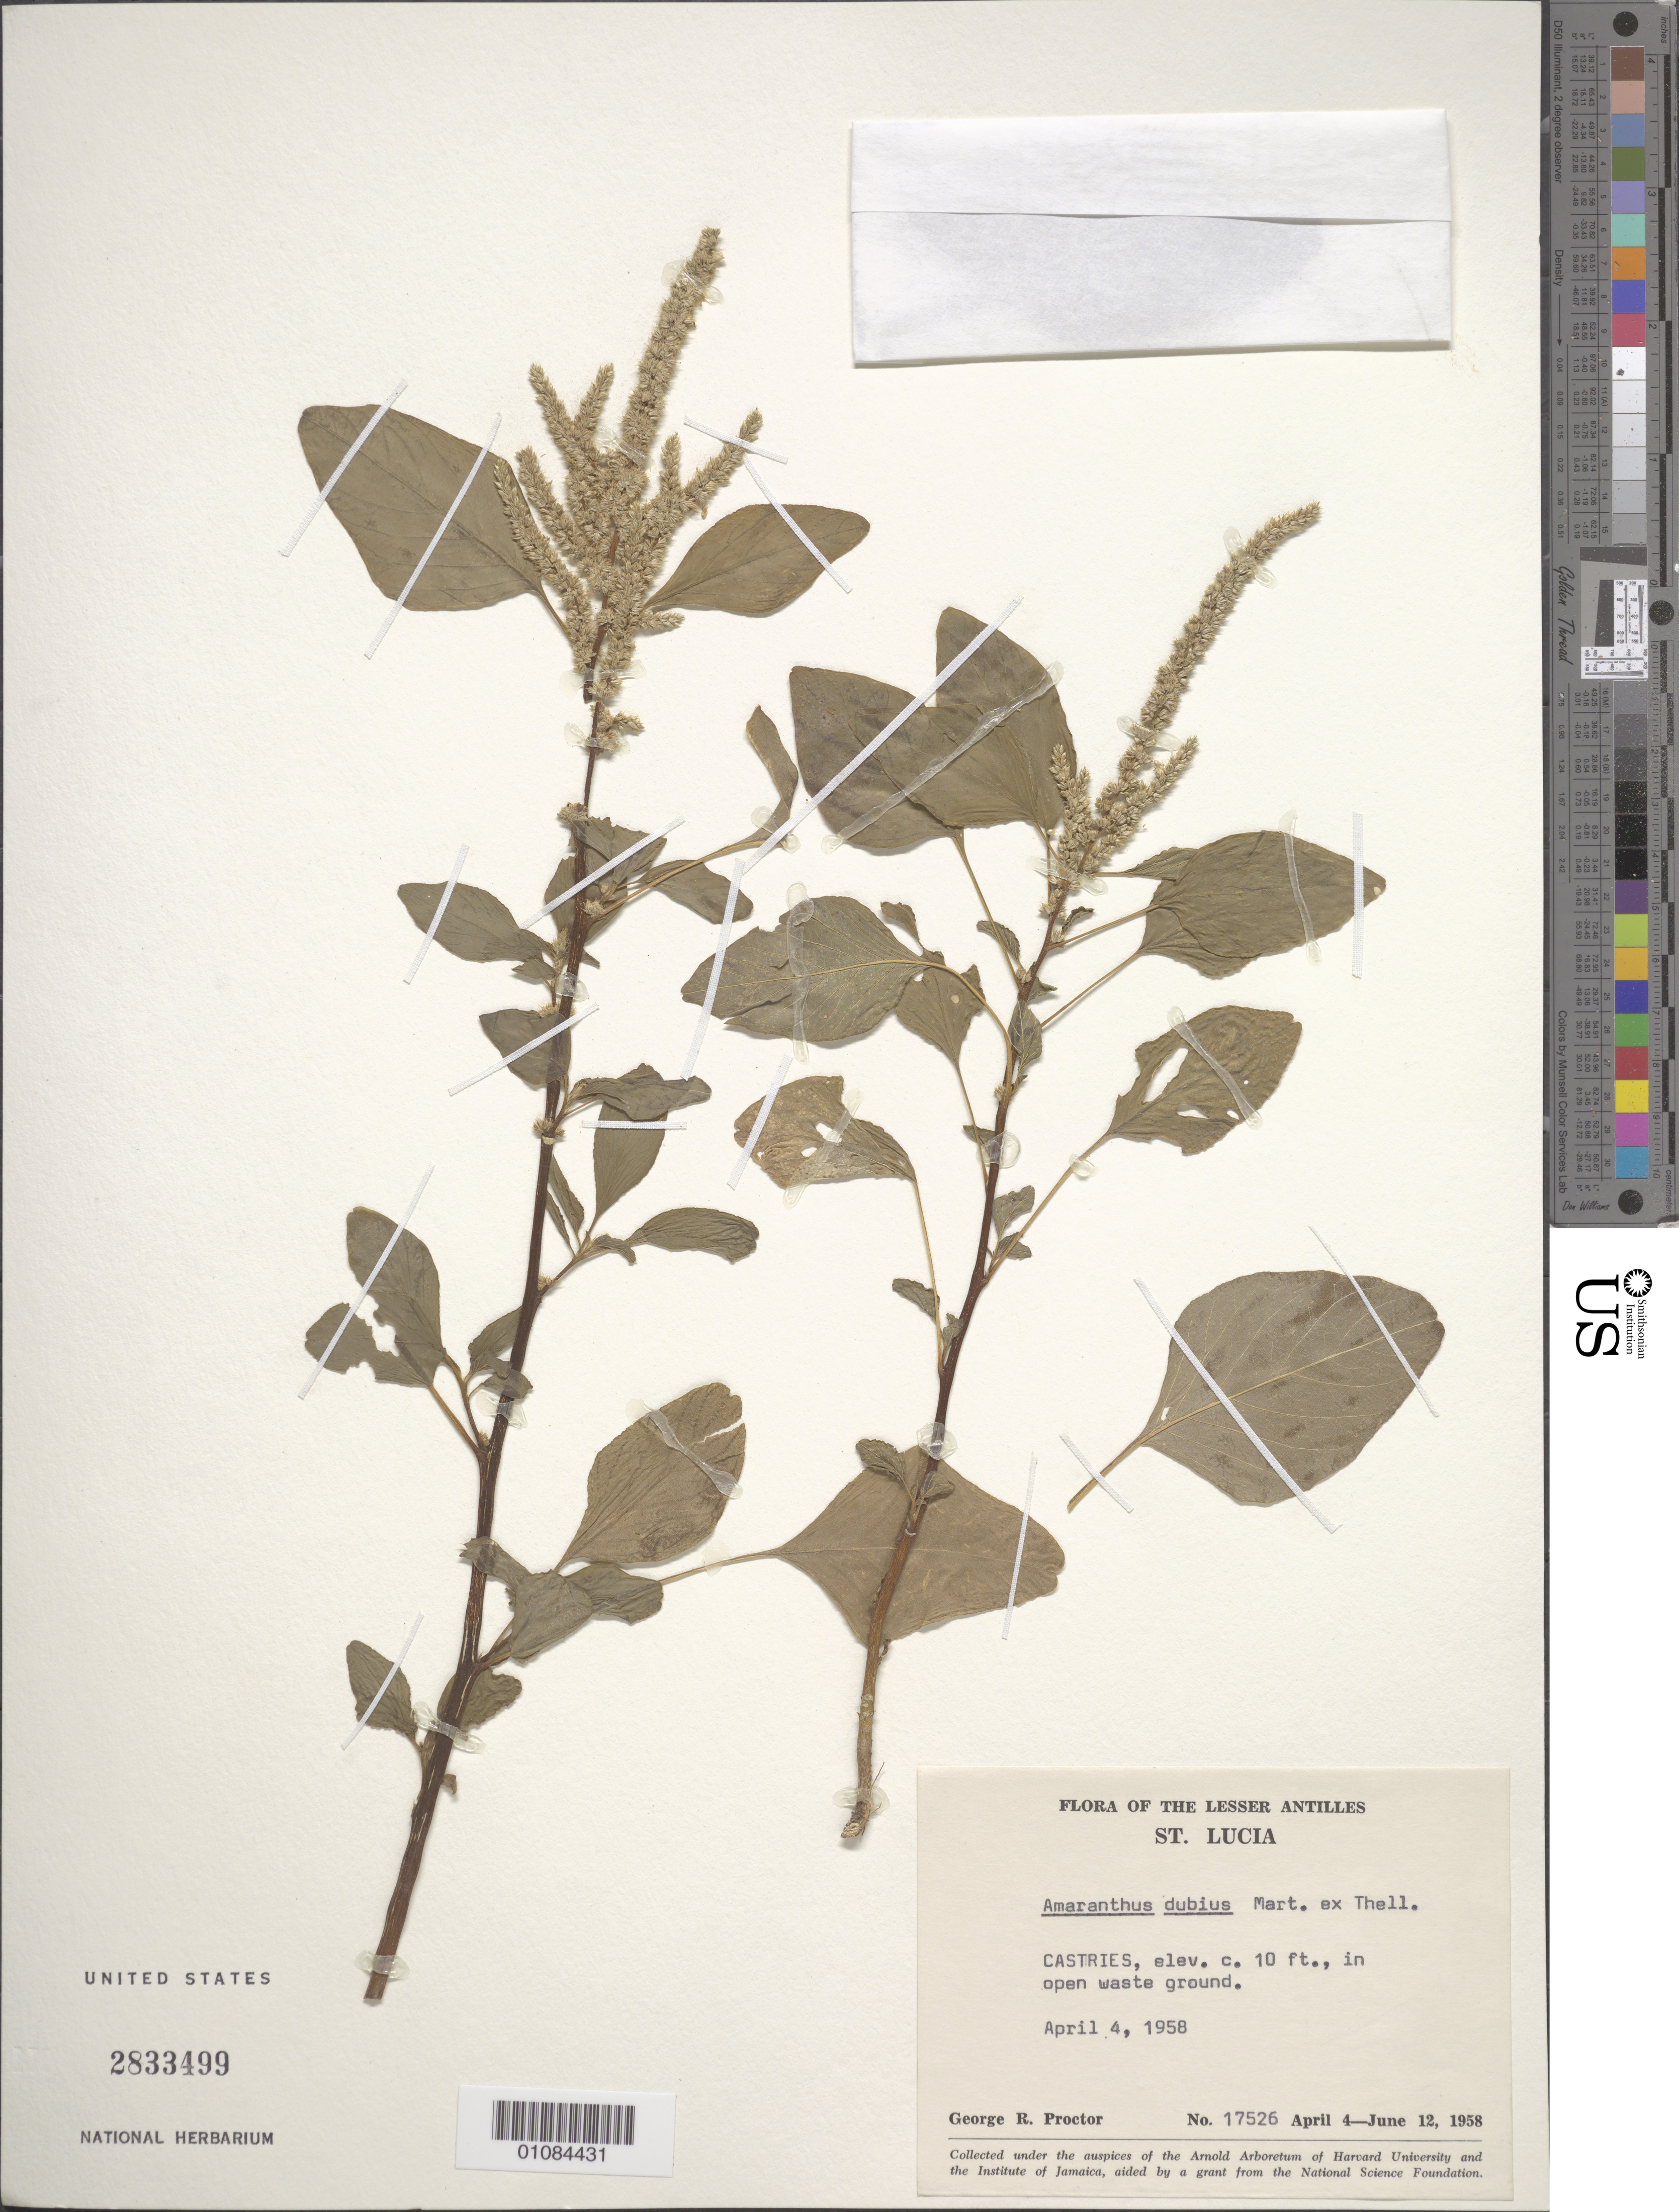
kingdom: Plantae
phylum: Tracheophyta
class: Magnoliopsida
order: Caryophyllales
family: Amaranthaceae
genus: Amaranthus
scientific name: Amaranthus dubius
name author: Mart. ex Thell.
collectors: G. R. Proctor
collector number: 17526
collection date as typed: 04 Apr 1958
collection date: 1958-04-04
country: St. Lucia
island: St. Lucia I.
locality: Castries.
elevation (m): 3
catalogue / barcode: US 2833499